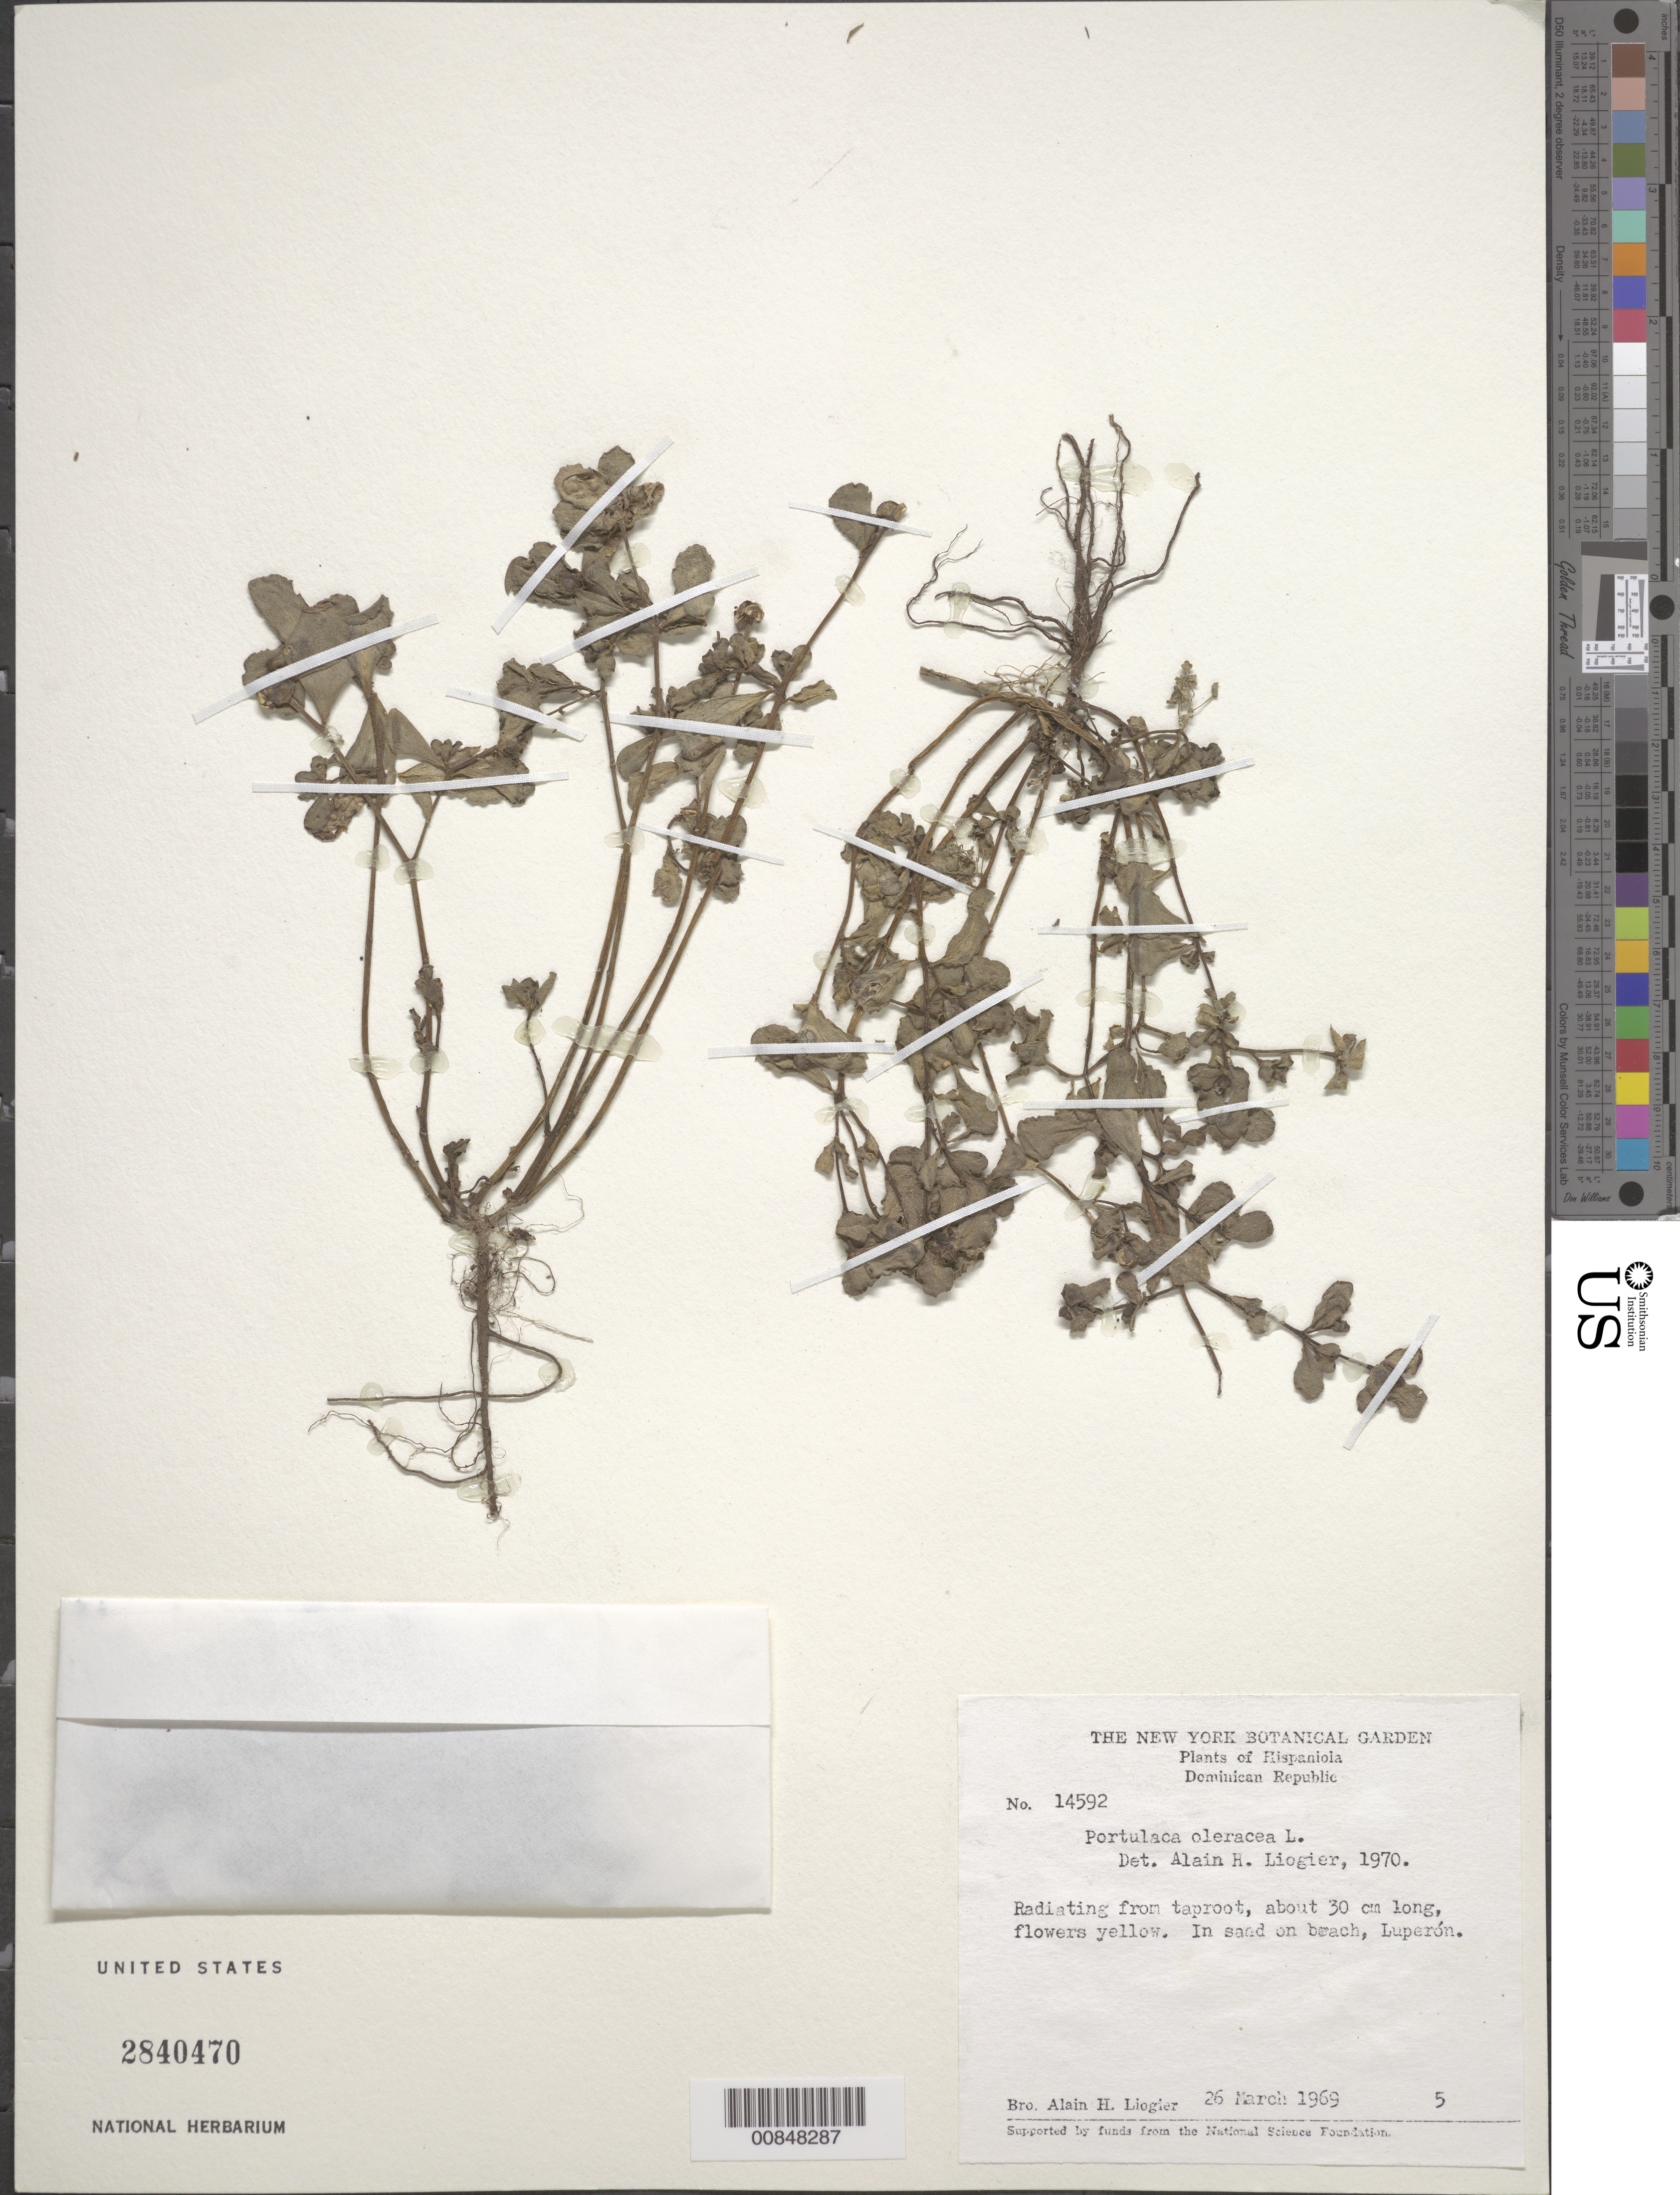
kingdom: Plantae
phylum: Tracheophyta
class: Magnoliopsida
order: Caryophyllales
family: Portulacaceae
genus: Portulaca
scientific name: Portulaca oleracea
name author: L.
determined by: Liogier, Alain H.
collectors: A. H. Liogier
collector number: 14592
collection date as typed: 26 Mar 1969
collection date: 1969-03-26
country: Dominican Republic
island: Hispaniola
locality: Luperón.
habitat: In sand on beach.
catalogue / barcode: US 2840470